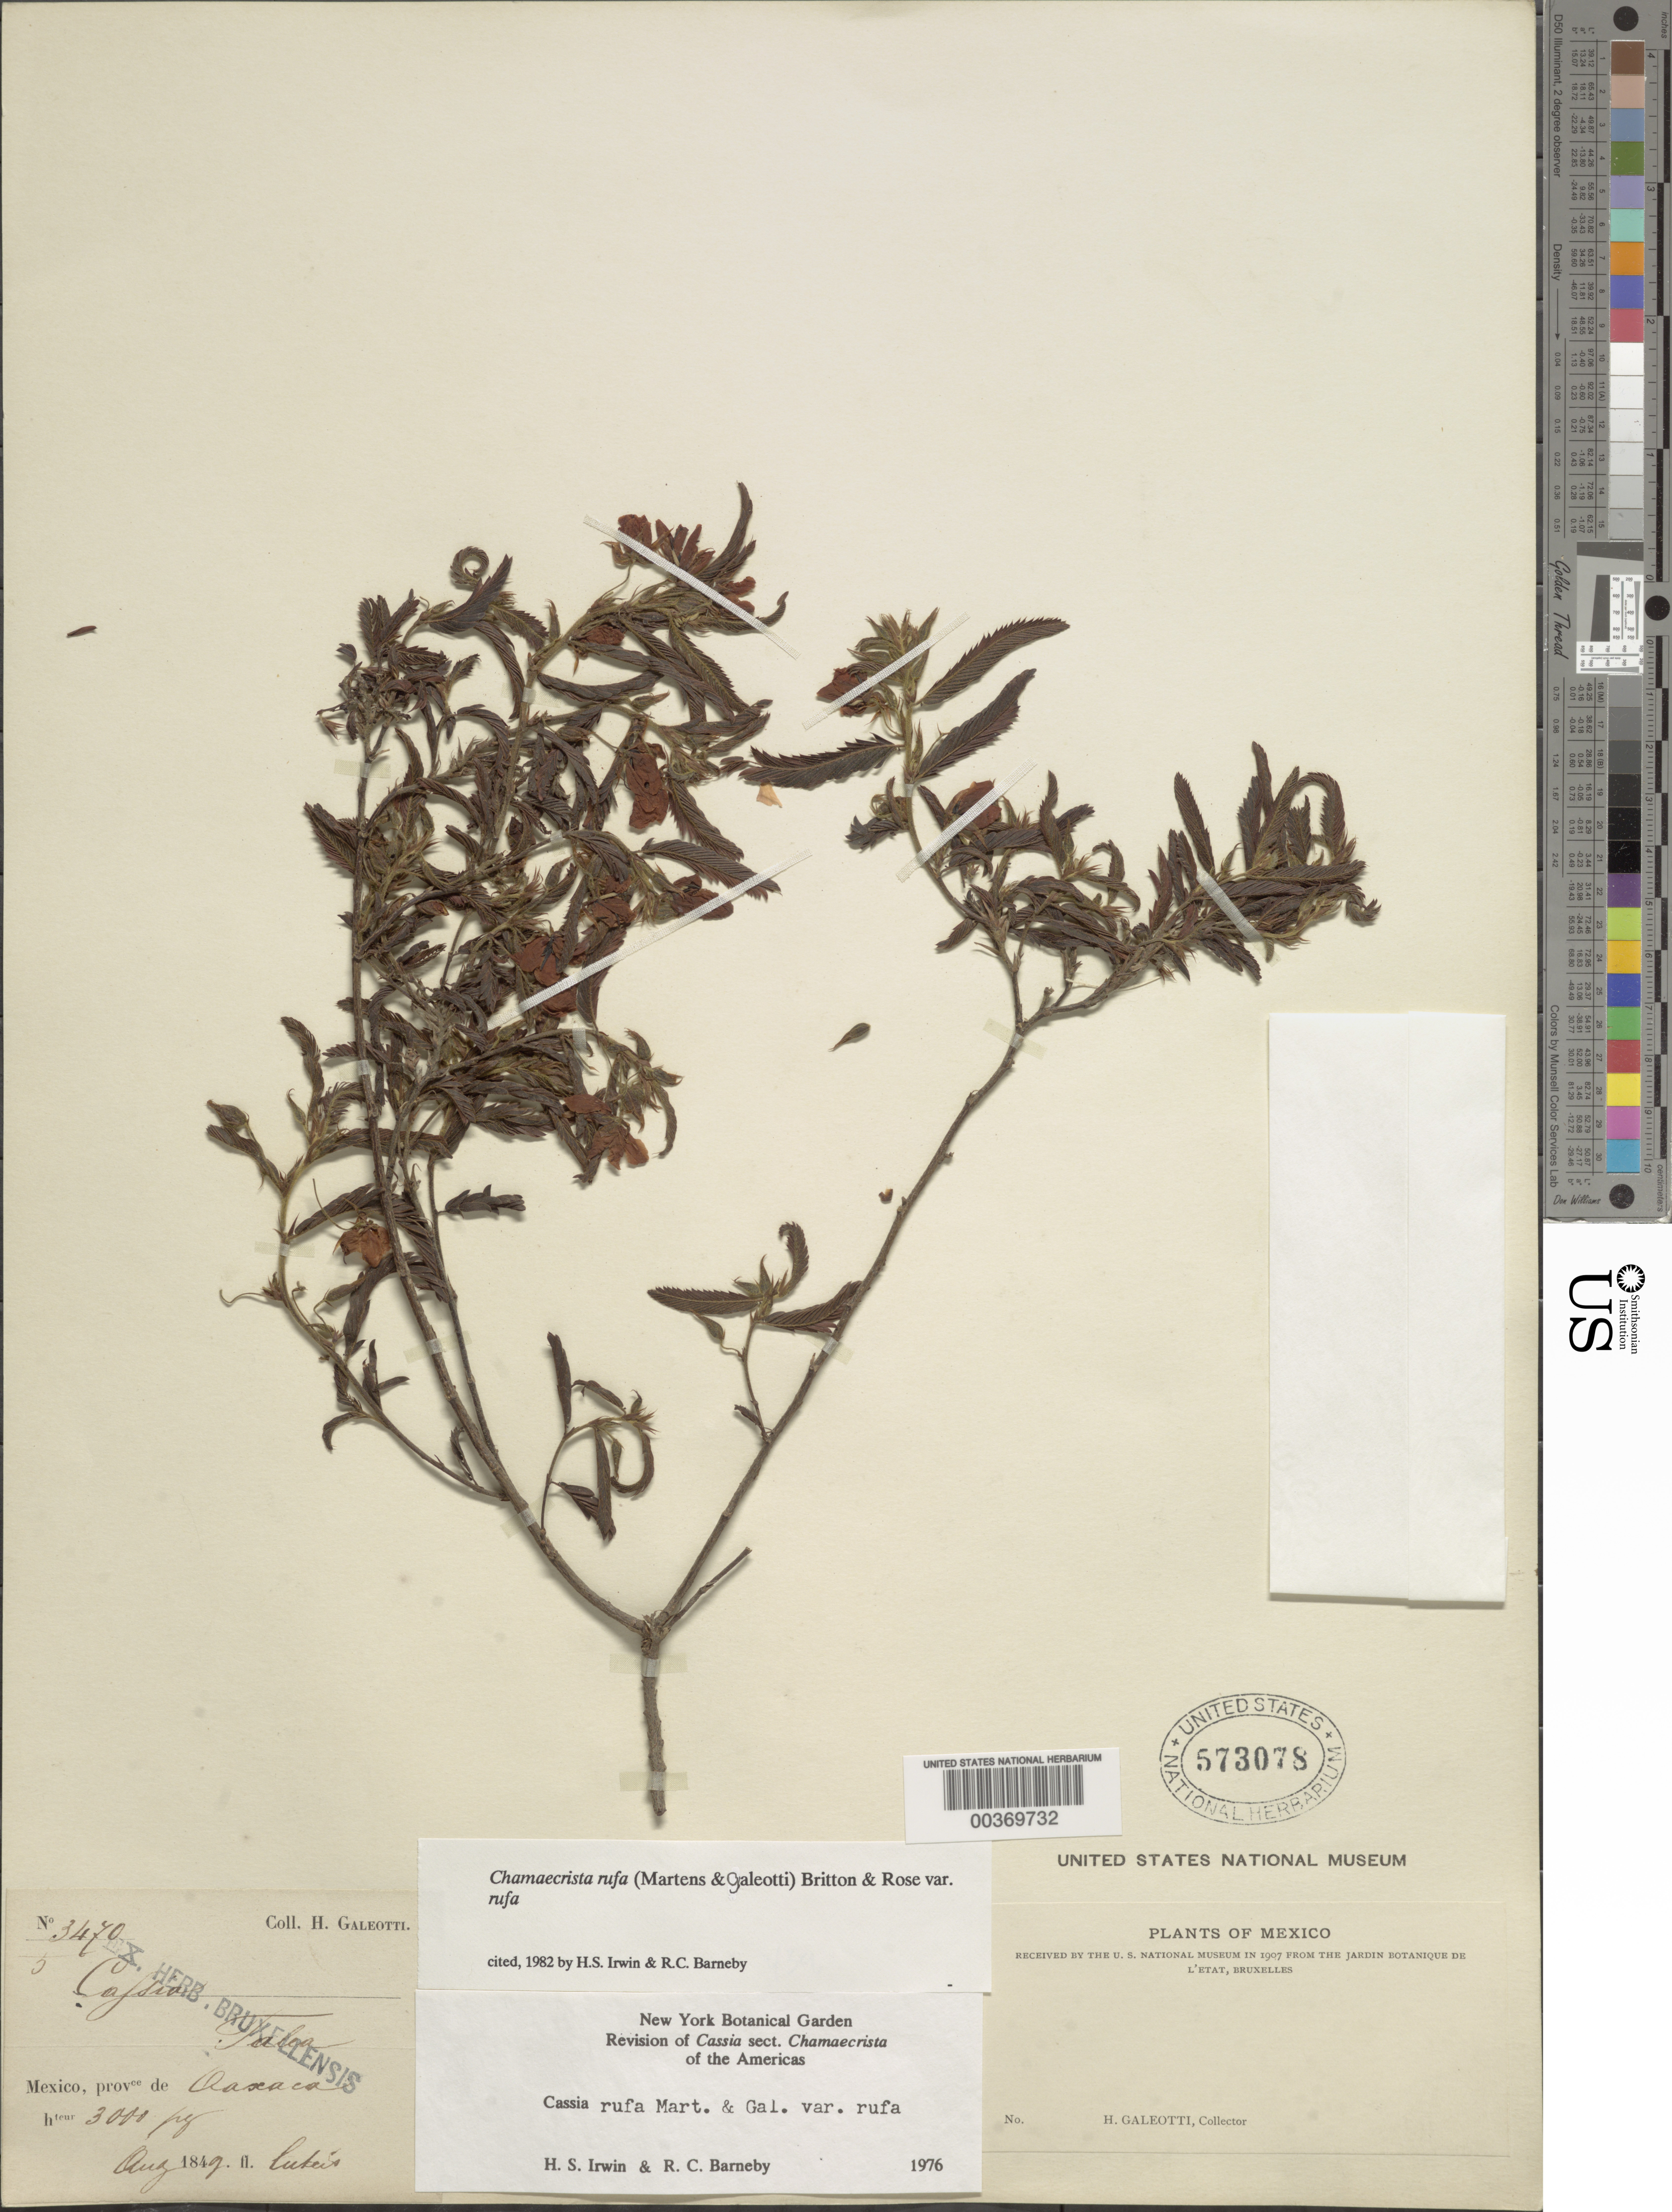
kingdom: Plantae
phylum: Tracheophyta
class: Magnoliopsida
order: Fabales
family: Fabaceae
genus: Chamaecrista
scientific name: Chamaecrista rufa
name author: Britton & Rose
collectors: H. G. Galeotti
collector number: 3470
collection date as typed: Aug 1849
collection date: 1849-08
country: Mexico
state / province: Oaxaca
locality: Talea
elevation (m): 914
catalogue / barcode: US 573078